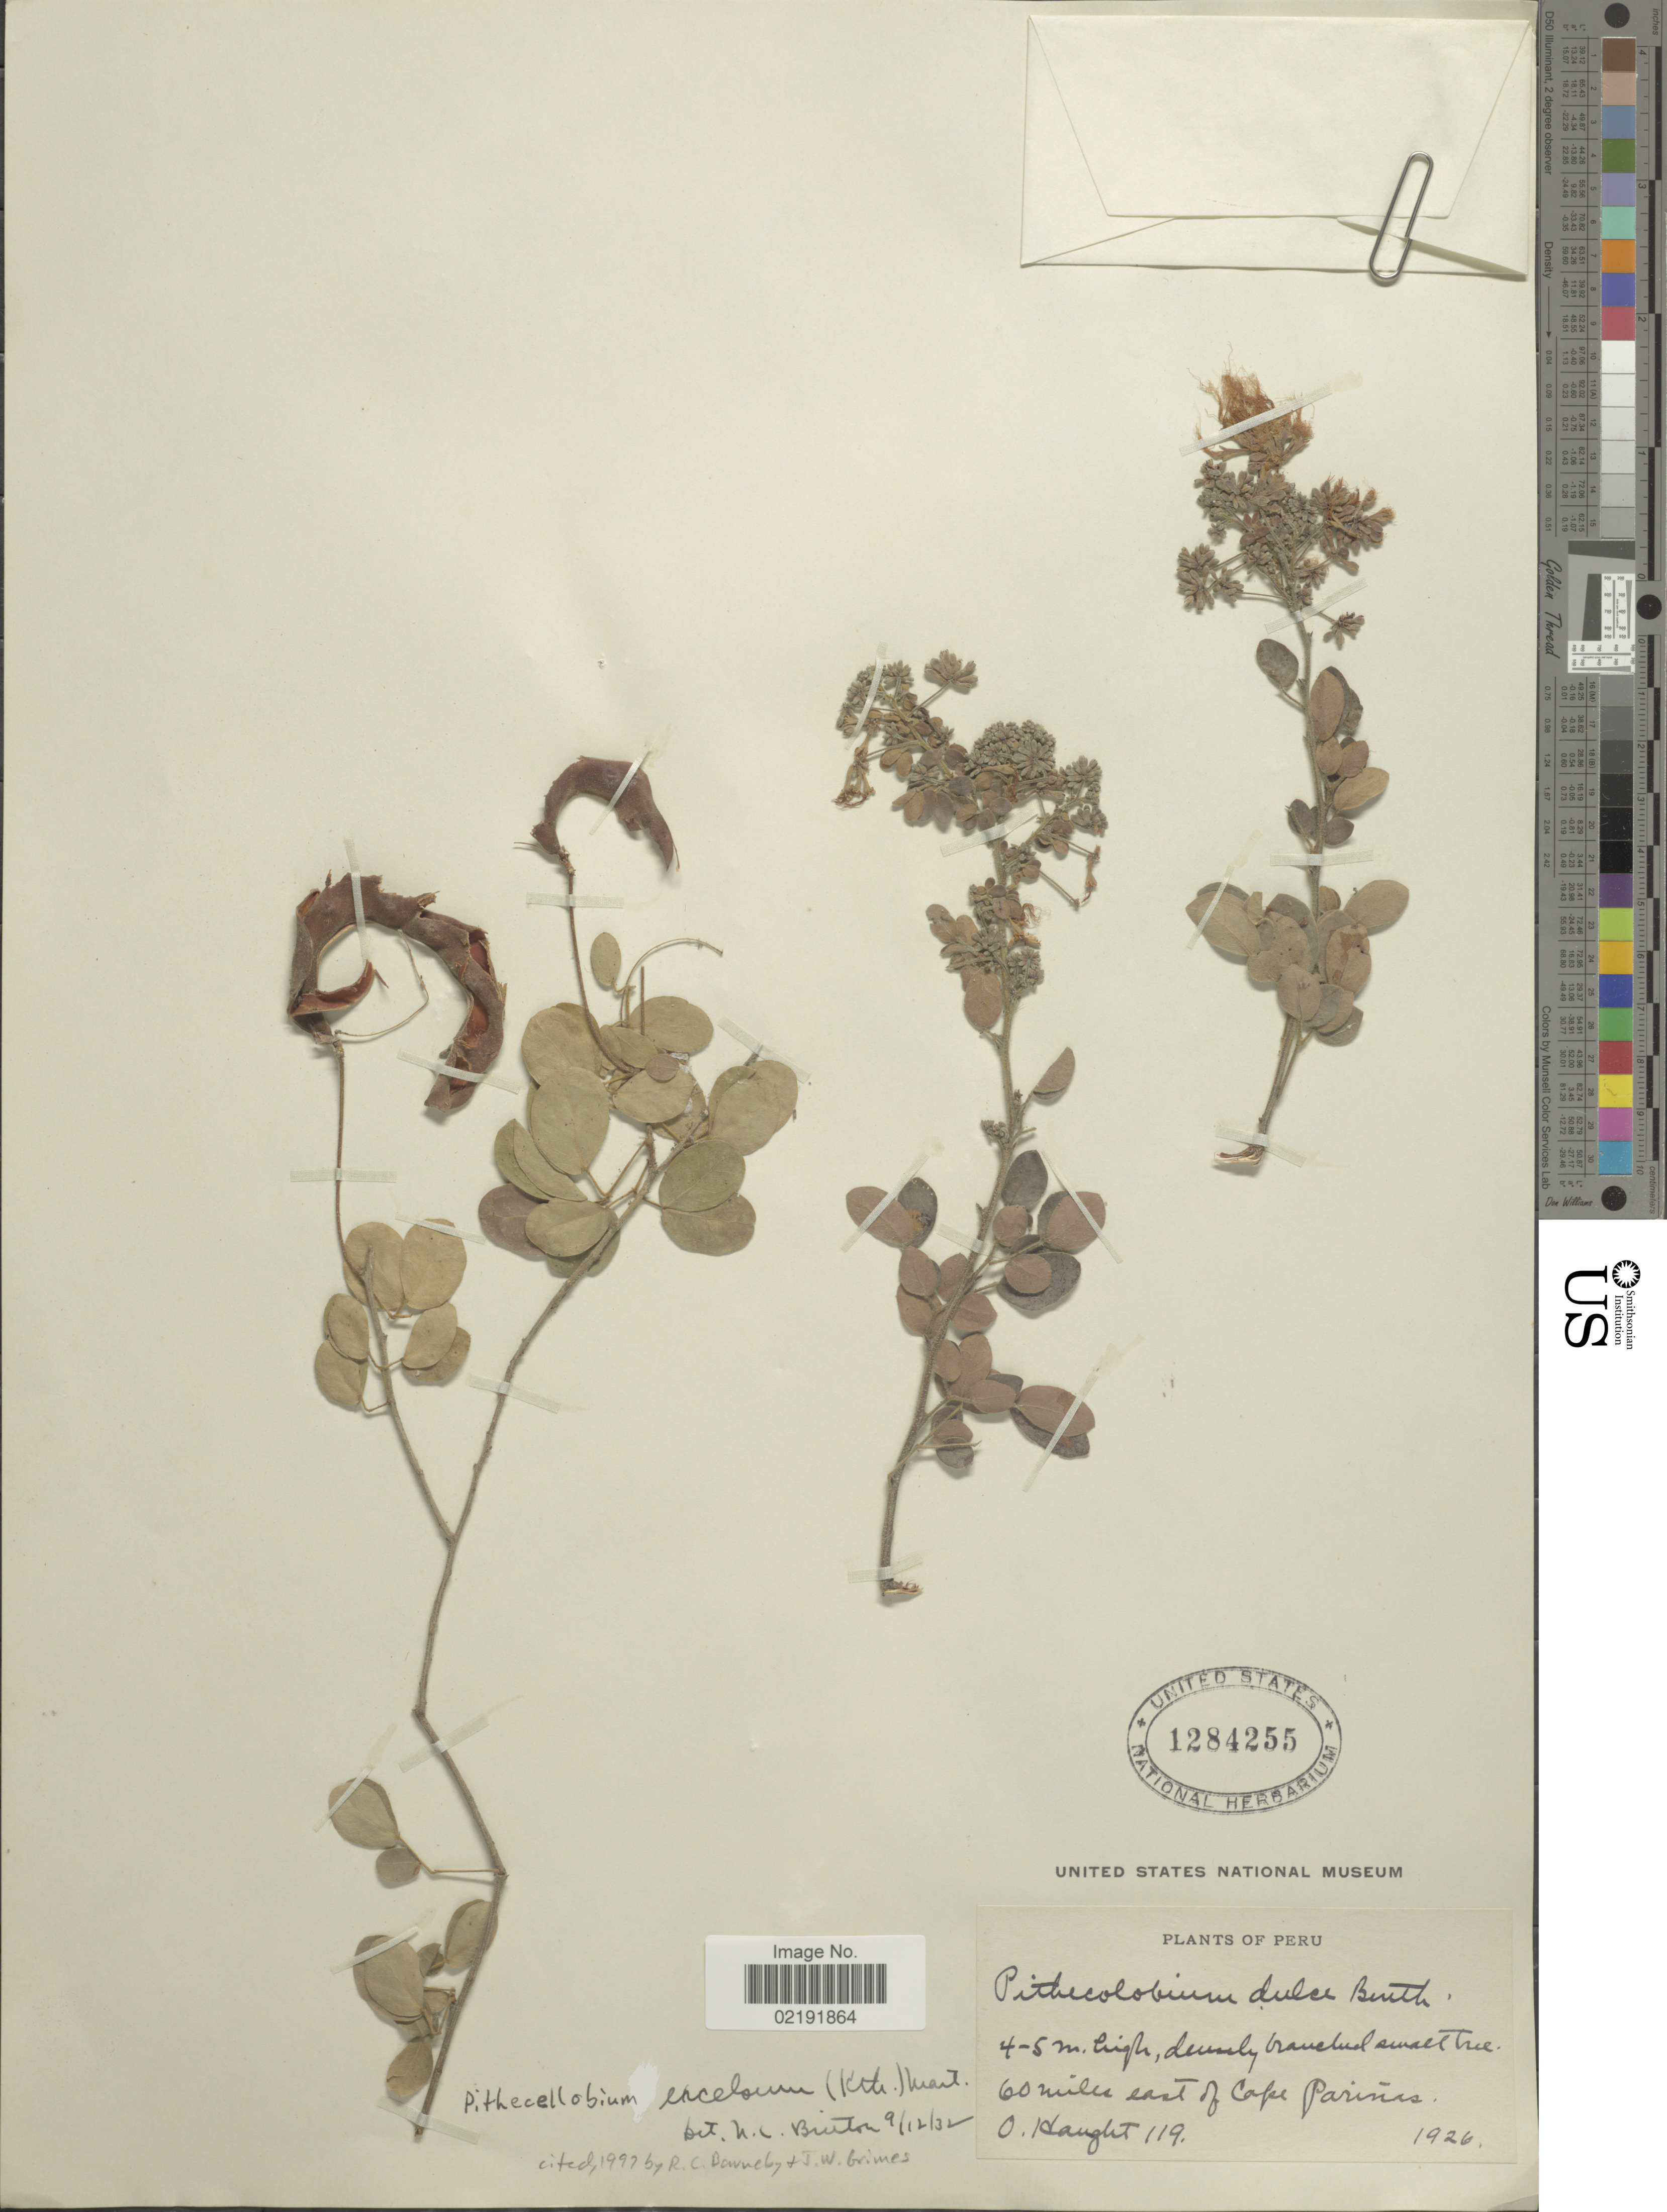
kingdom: Plantae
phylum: Tracheophyta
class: Magnoliopsida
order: Fabales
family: Fabaceae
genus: Pithecellobium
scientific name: Pithecellobium excelsum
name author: (Kunth) Mart.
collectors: O. Haught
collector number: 119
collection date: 1926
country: Peru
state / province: Piura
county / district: Talara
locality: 60 miles E of Cape Pariñas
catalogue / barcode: US 1284255